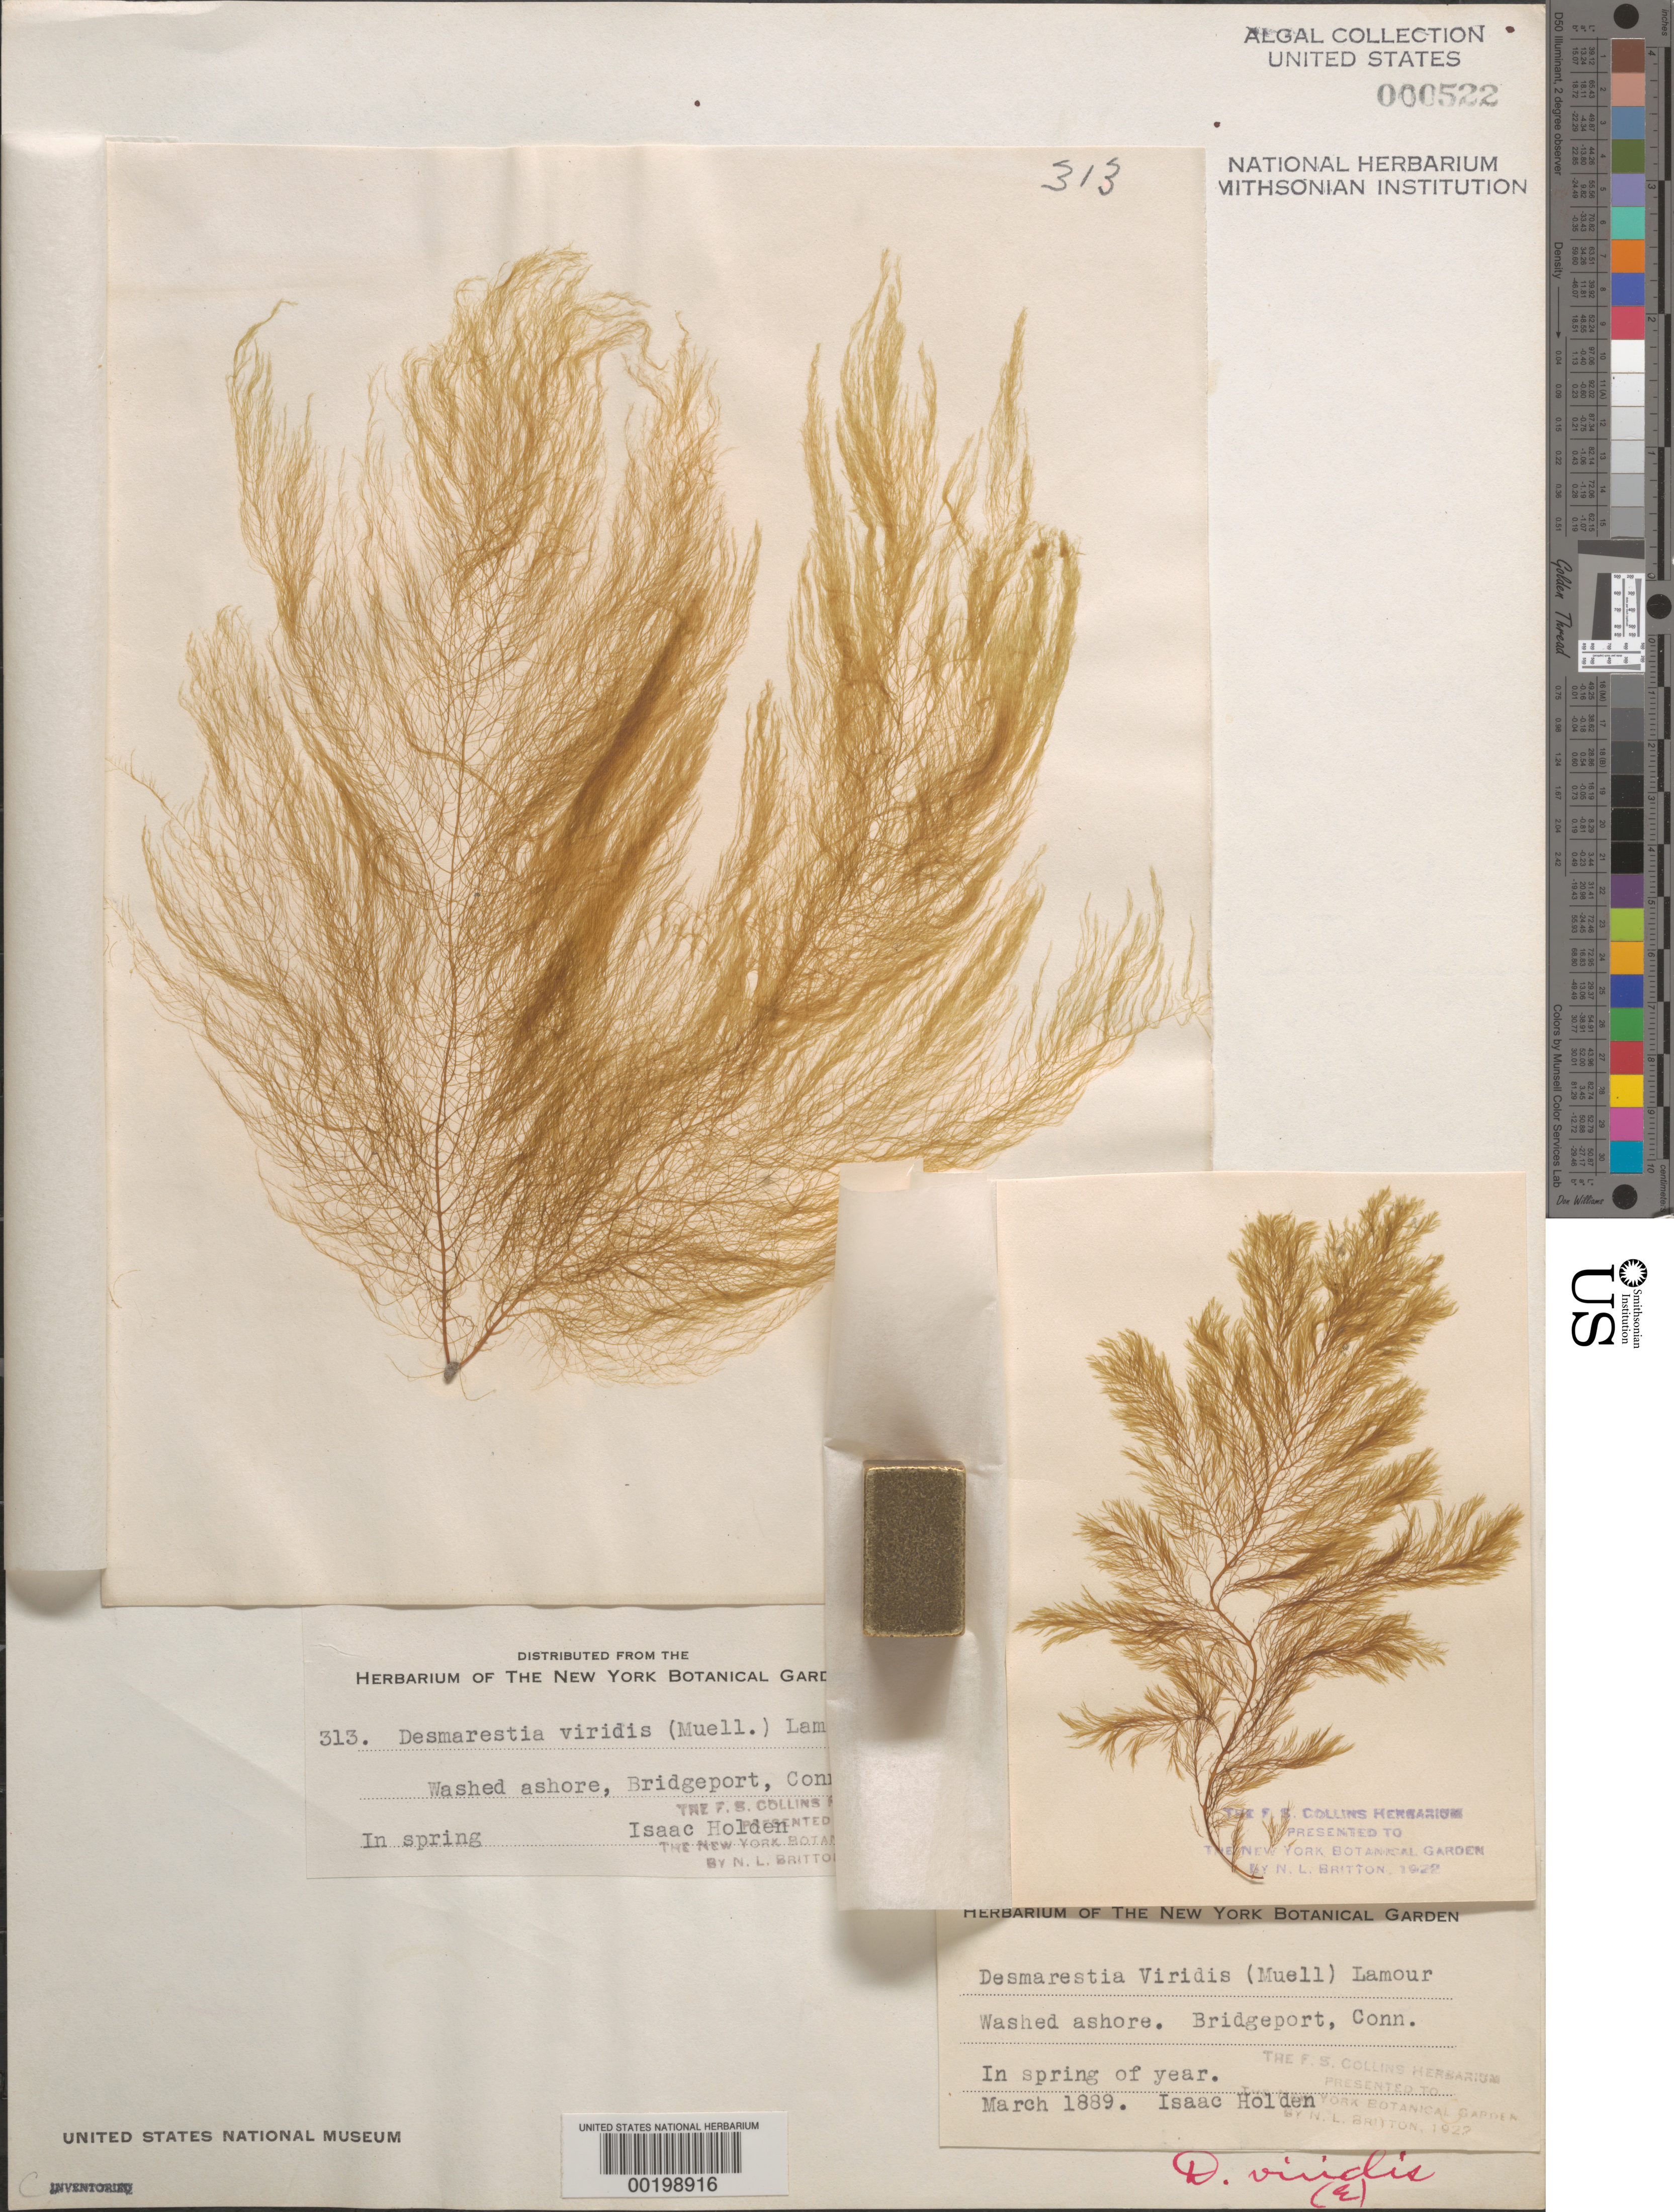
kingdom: Chromista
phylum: Ochrophyta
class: Phaeophyceae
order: Desmarestiales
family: Desmarestiaceae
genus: Desmarestia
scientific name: Desmarestia viridis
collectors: I. Holden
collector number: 313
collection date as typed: Mar 1889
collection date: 1889-03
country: United States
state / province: Connecticut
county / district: Fairfield County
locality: Bridgeport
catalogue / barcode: US 522